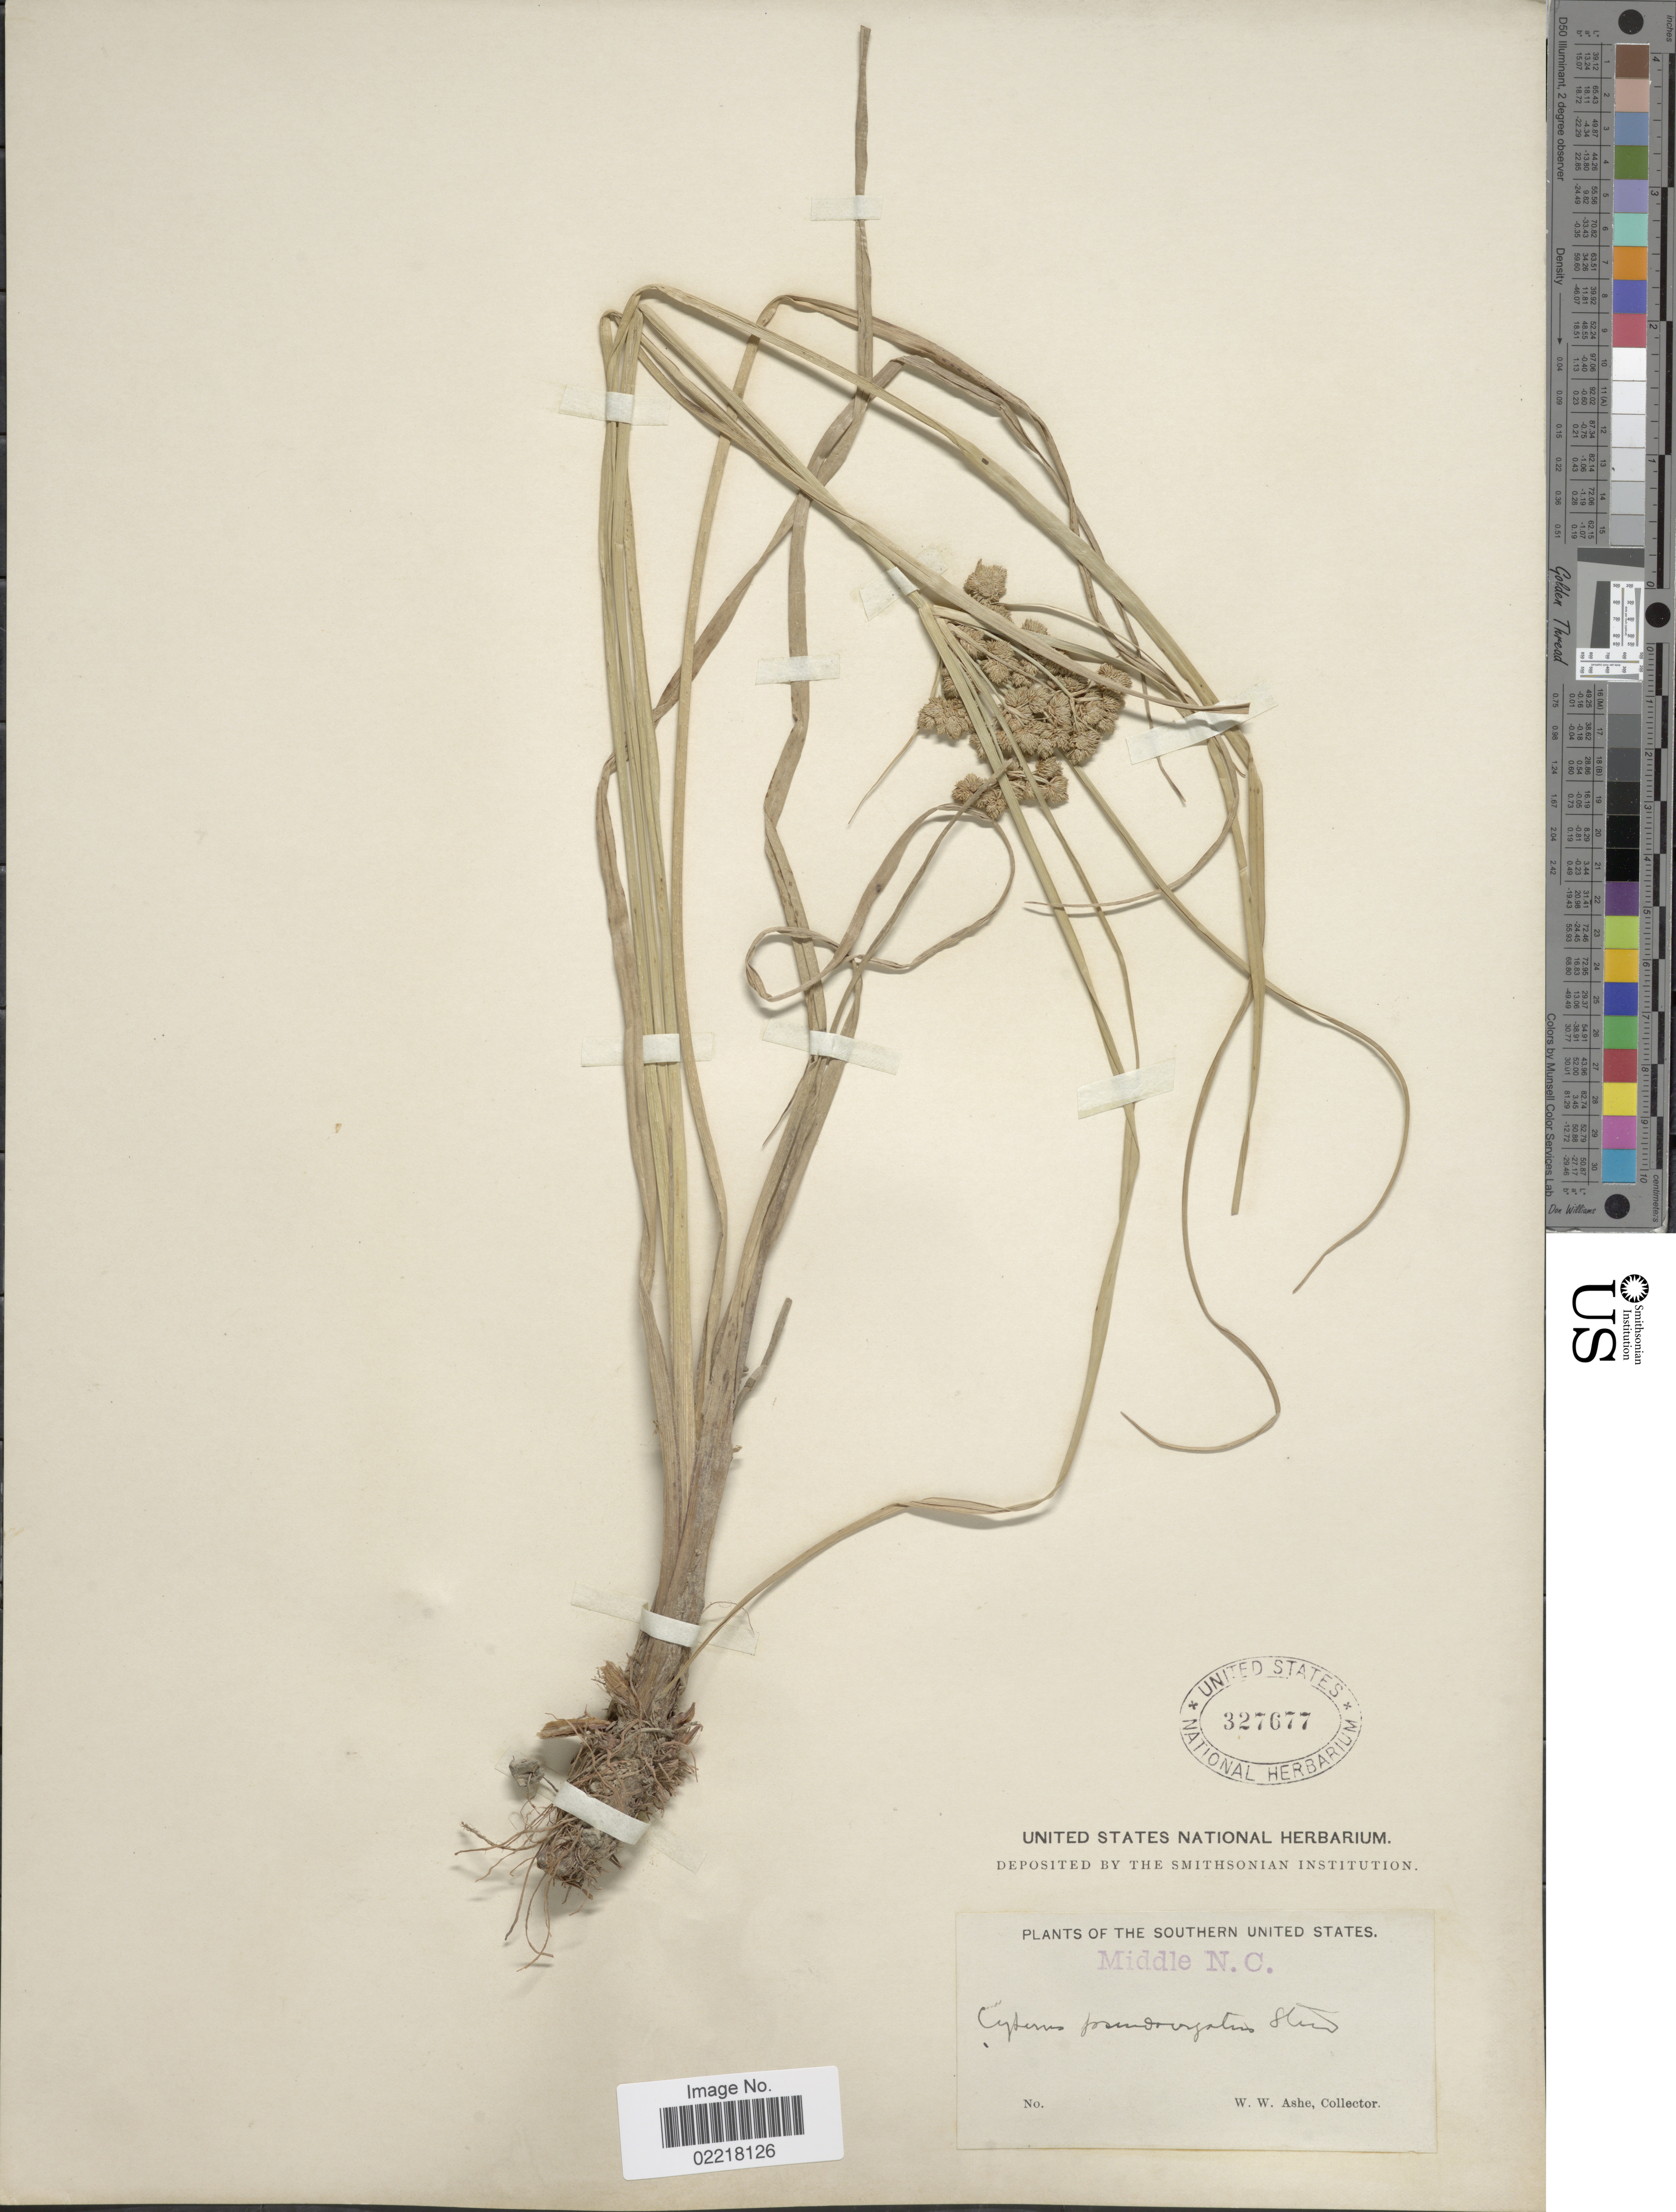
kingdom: Plantae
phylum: Tracheophyta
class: Liliopsida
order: Poales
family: Cyperaceae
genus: Cyperus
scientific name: Cyperus pseudovegetus Steud.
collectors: W. W. Ashe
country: United States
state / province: North Carolina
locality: Middle N.C.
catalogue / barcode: US 327677